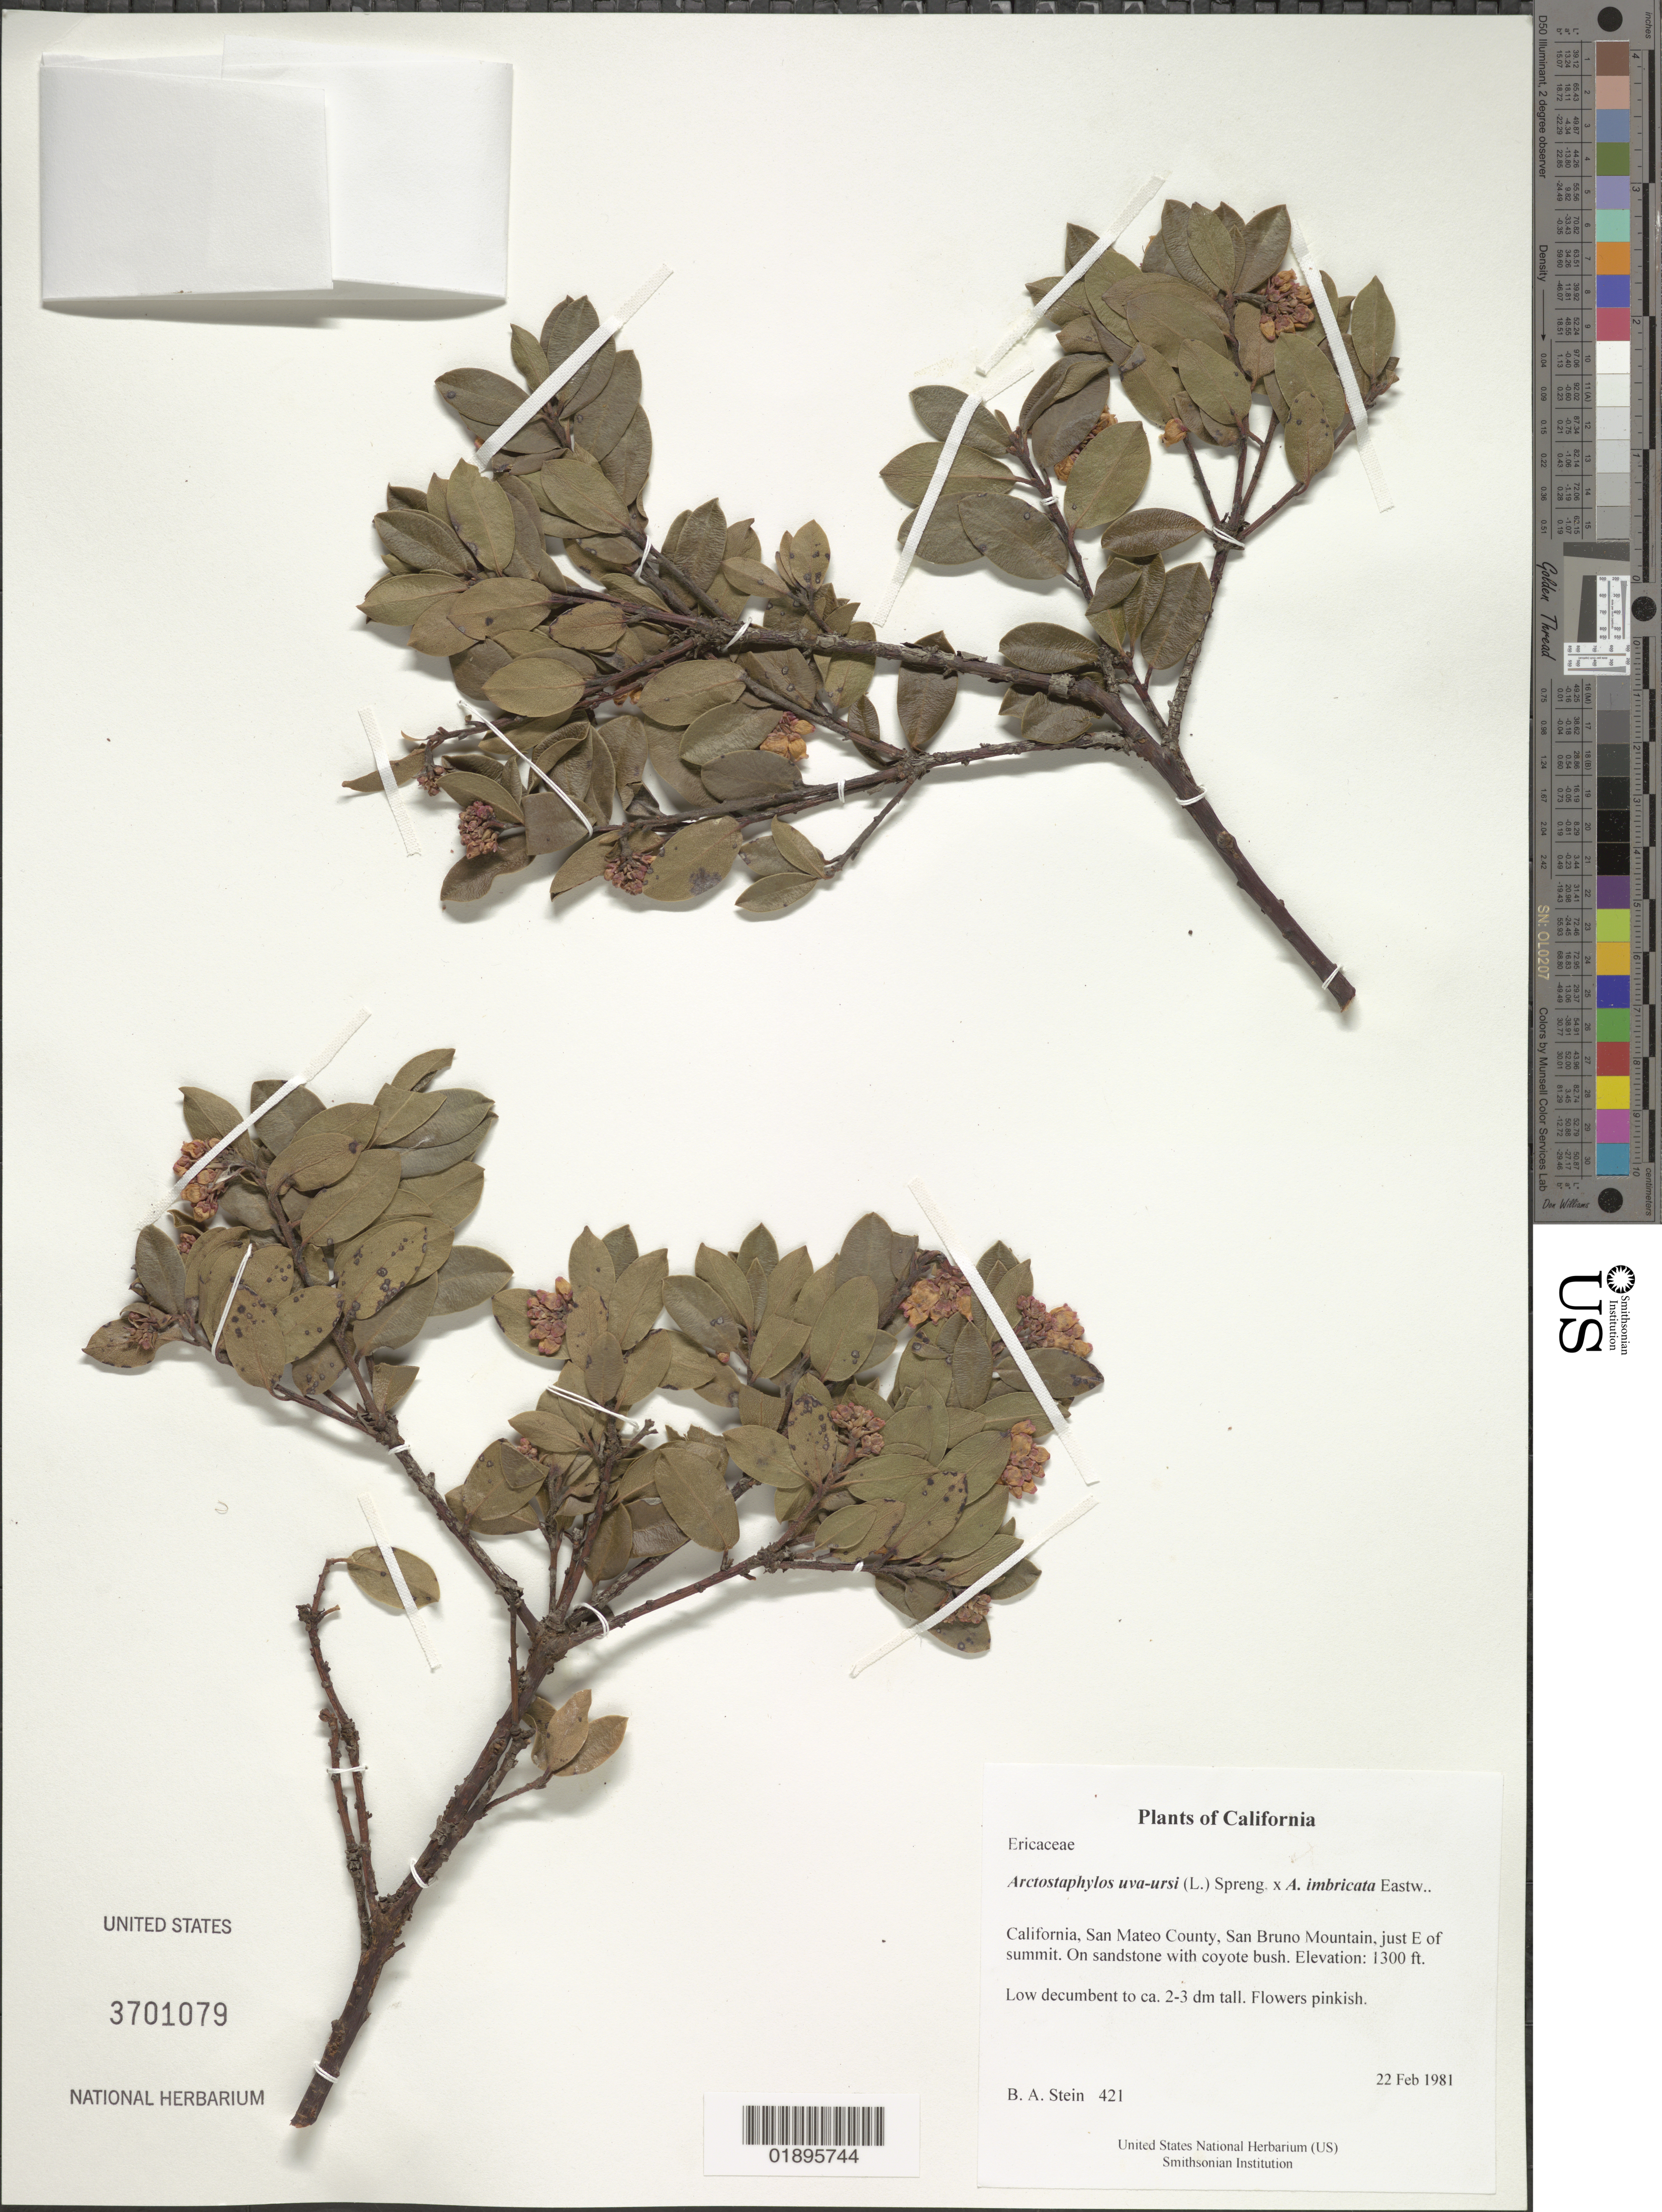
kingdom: Plantae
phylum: Tracheophyta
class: Magnoliopsida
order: Ericales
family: Ericaceae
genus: Arctostaphylos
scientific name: Arctostaphylos imbricata x A. uva-ursi (L.) Spreng.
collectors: B. A. Stein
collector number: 421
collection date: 1981-02-22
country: United States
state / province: California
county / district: San Mateo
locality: San Bruno Mountain, just E of summit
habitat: On sandstone with coyote bush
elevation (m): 396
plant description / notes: Pos hybridization with A. imbricata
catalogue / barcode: US 3701079